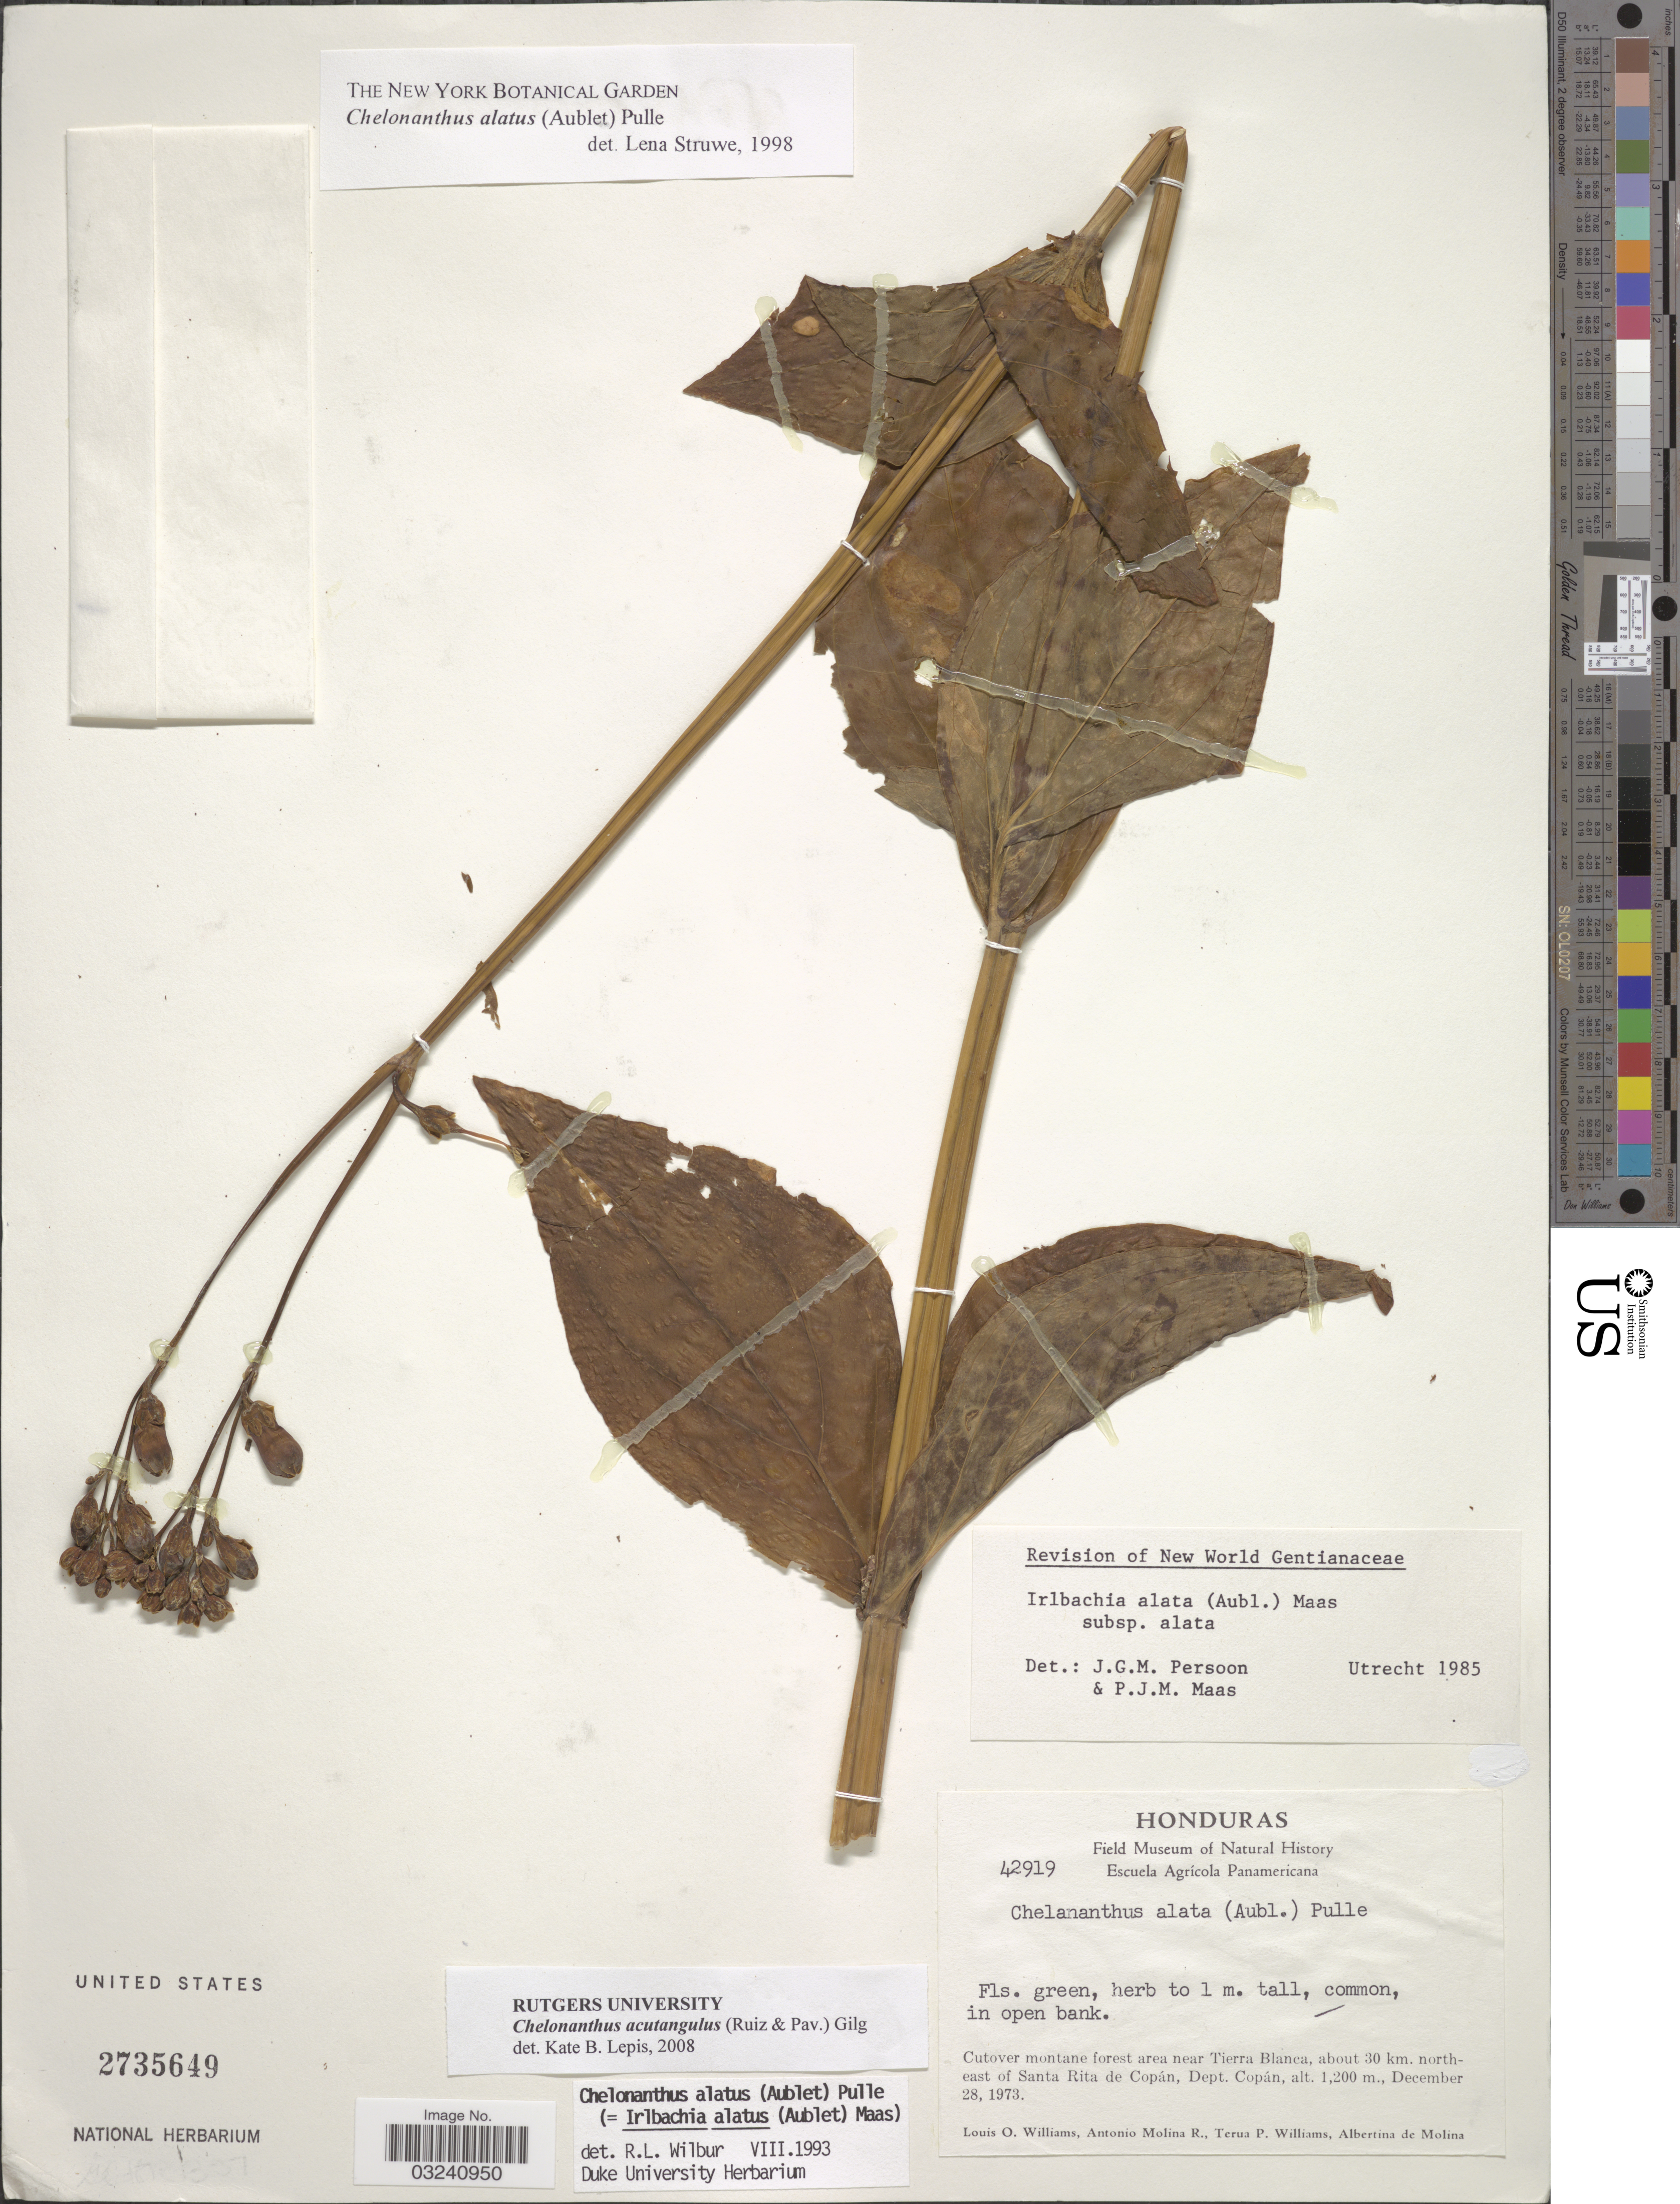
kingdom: Plantae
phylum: Tracheophyta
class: Magnoliopsida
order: Gentianales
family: Gentianaceae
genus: Chelonanthus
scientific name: Chelonanthus acutangulus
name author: (Ruiz & Pav.) Gilg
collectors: L. O. Williams, A. Molina R., T. Williams & A. R. Molina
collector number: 42919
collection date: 1973-12-28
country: Honduras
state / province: Copán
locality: Area near Tierra Blanca, about 30 km. northeast of Santa Rita de Copán, Dept. Copán.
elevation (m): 1200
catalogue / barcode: US 2735649